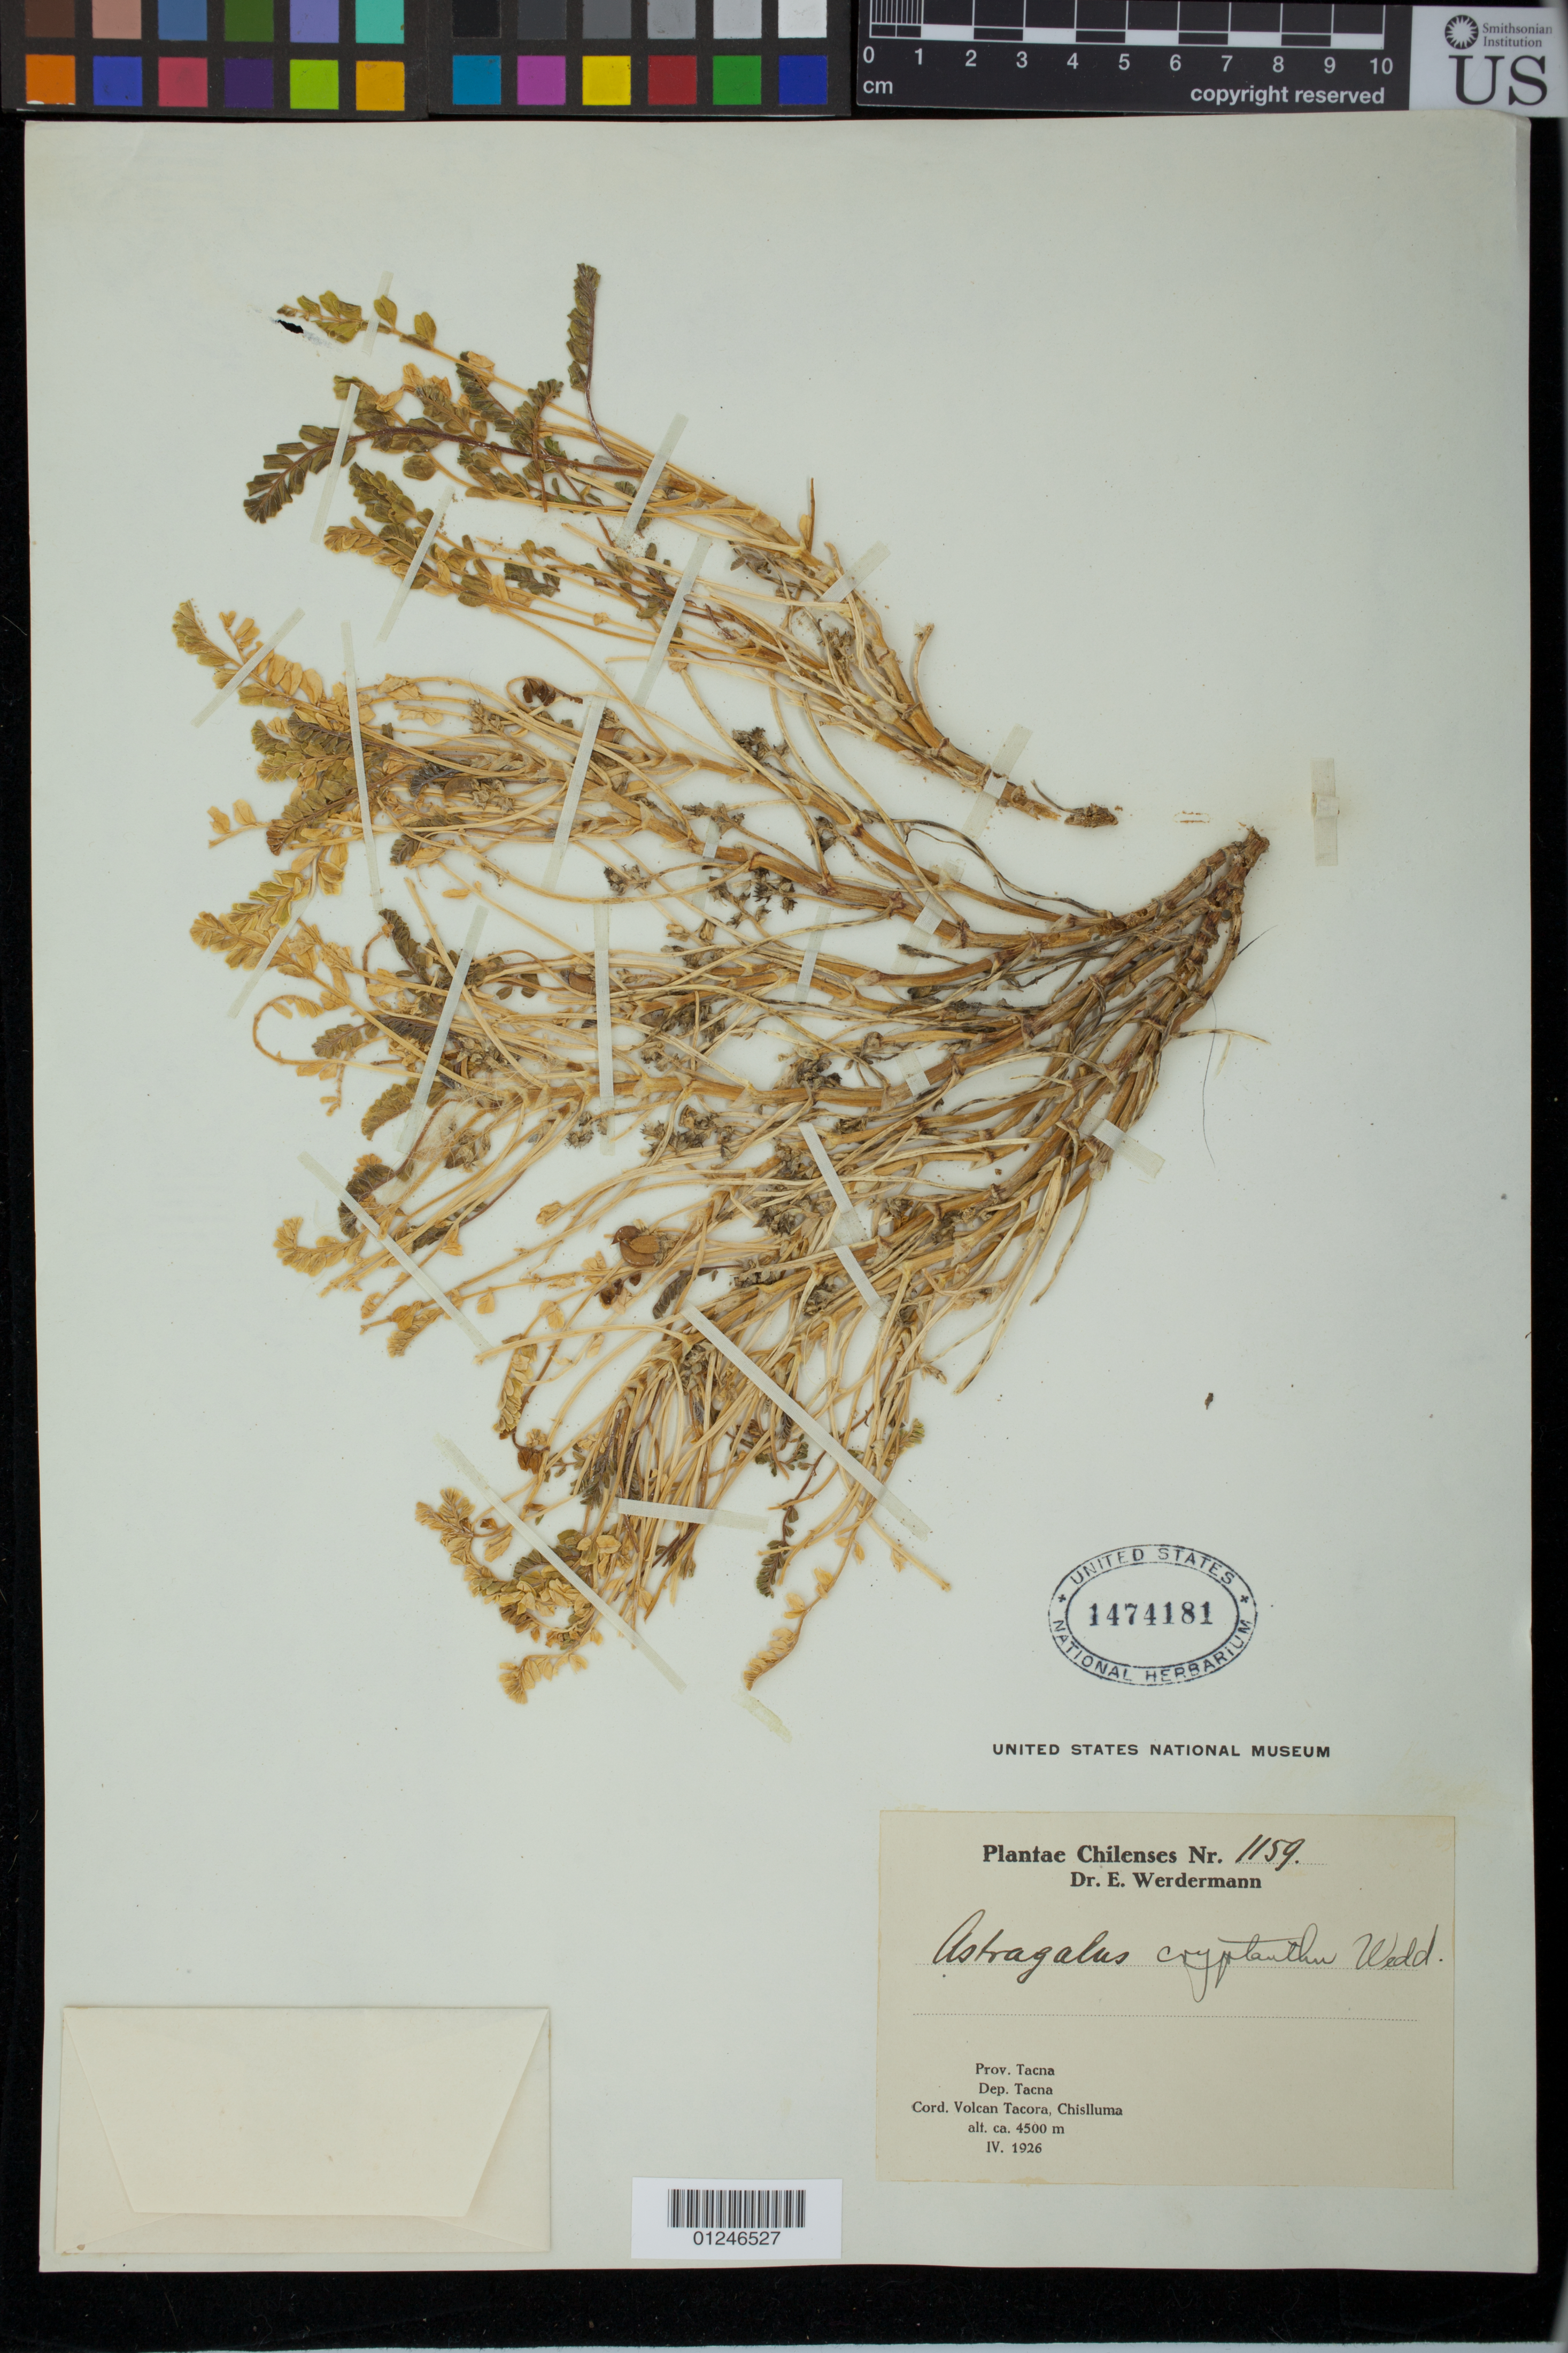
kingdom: Plantae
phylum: Tracheophyta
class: Magnoliopsida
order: Fabales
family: Fabaceae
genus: Astragalus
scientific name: Astragalus cryptanthus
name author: Wedd.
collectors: E. Werdermann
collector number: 1159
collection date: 1926-04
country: Peru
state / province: Tacna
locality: Cors. Volcan Tacora, Chislluma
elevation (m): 4500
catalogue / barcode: US 1474181